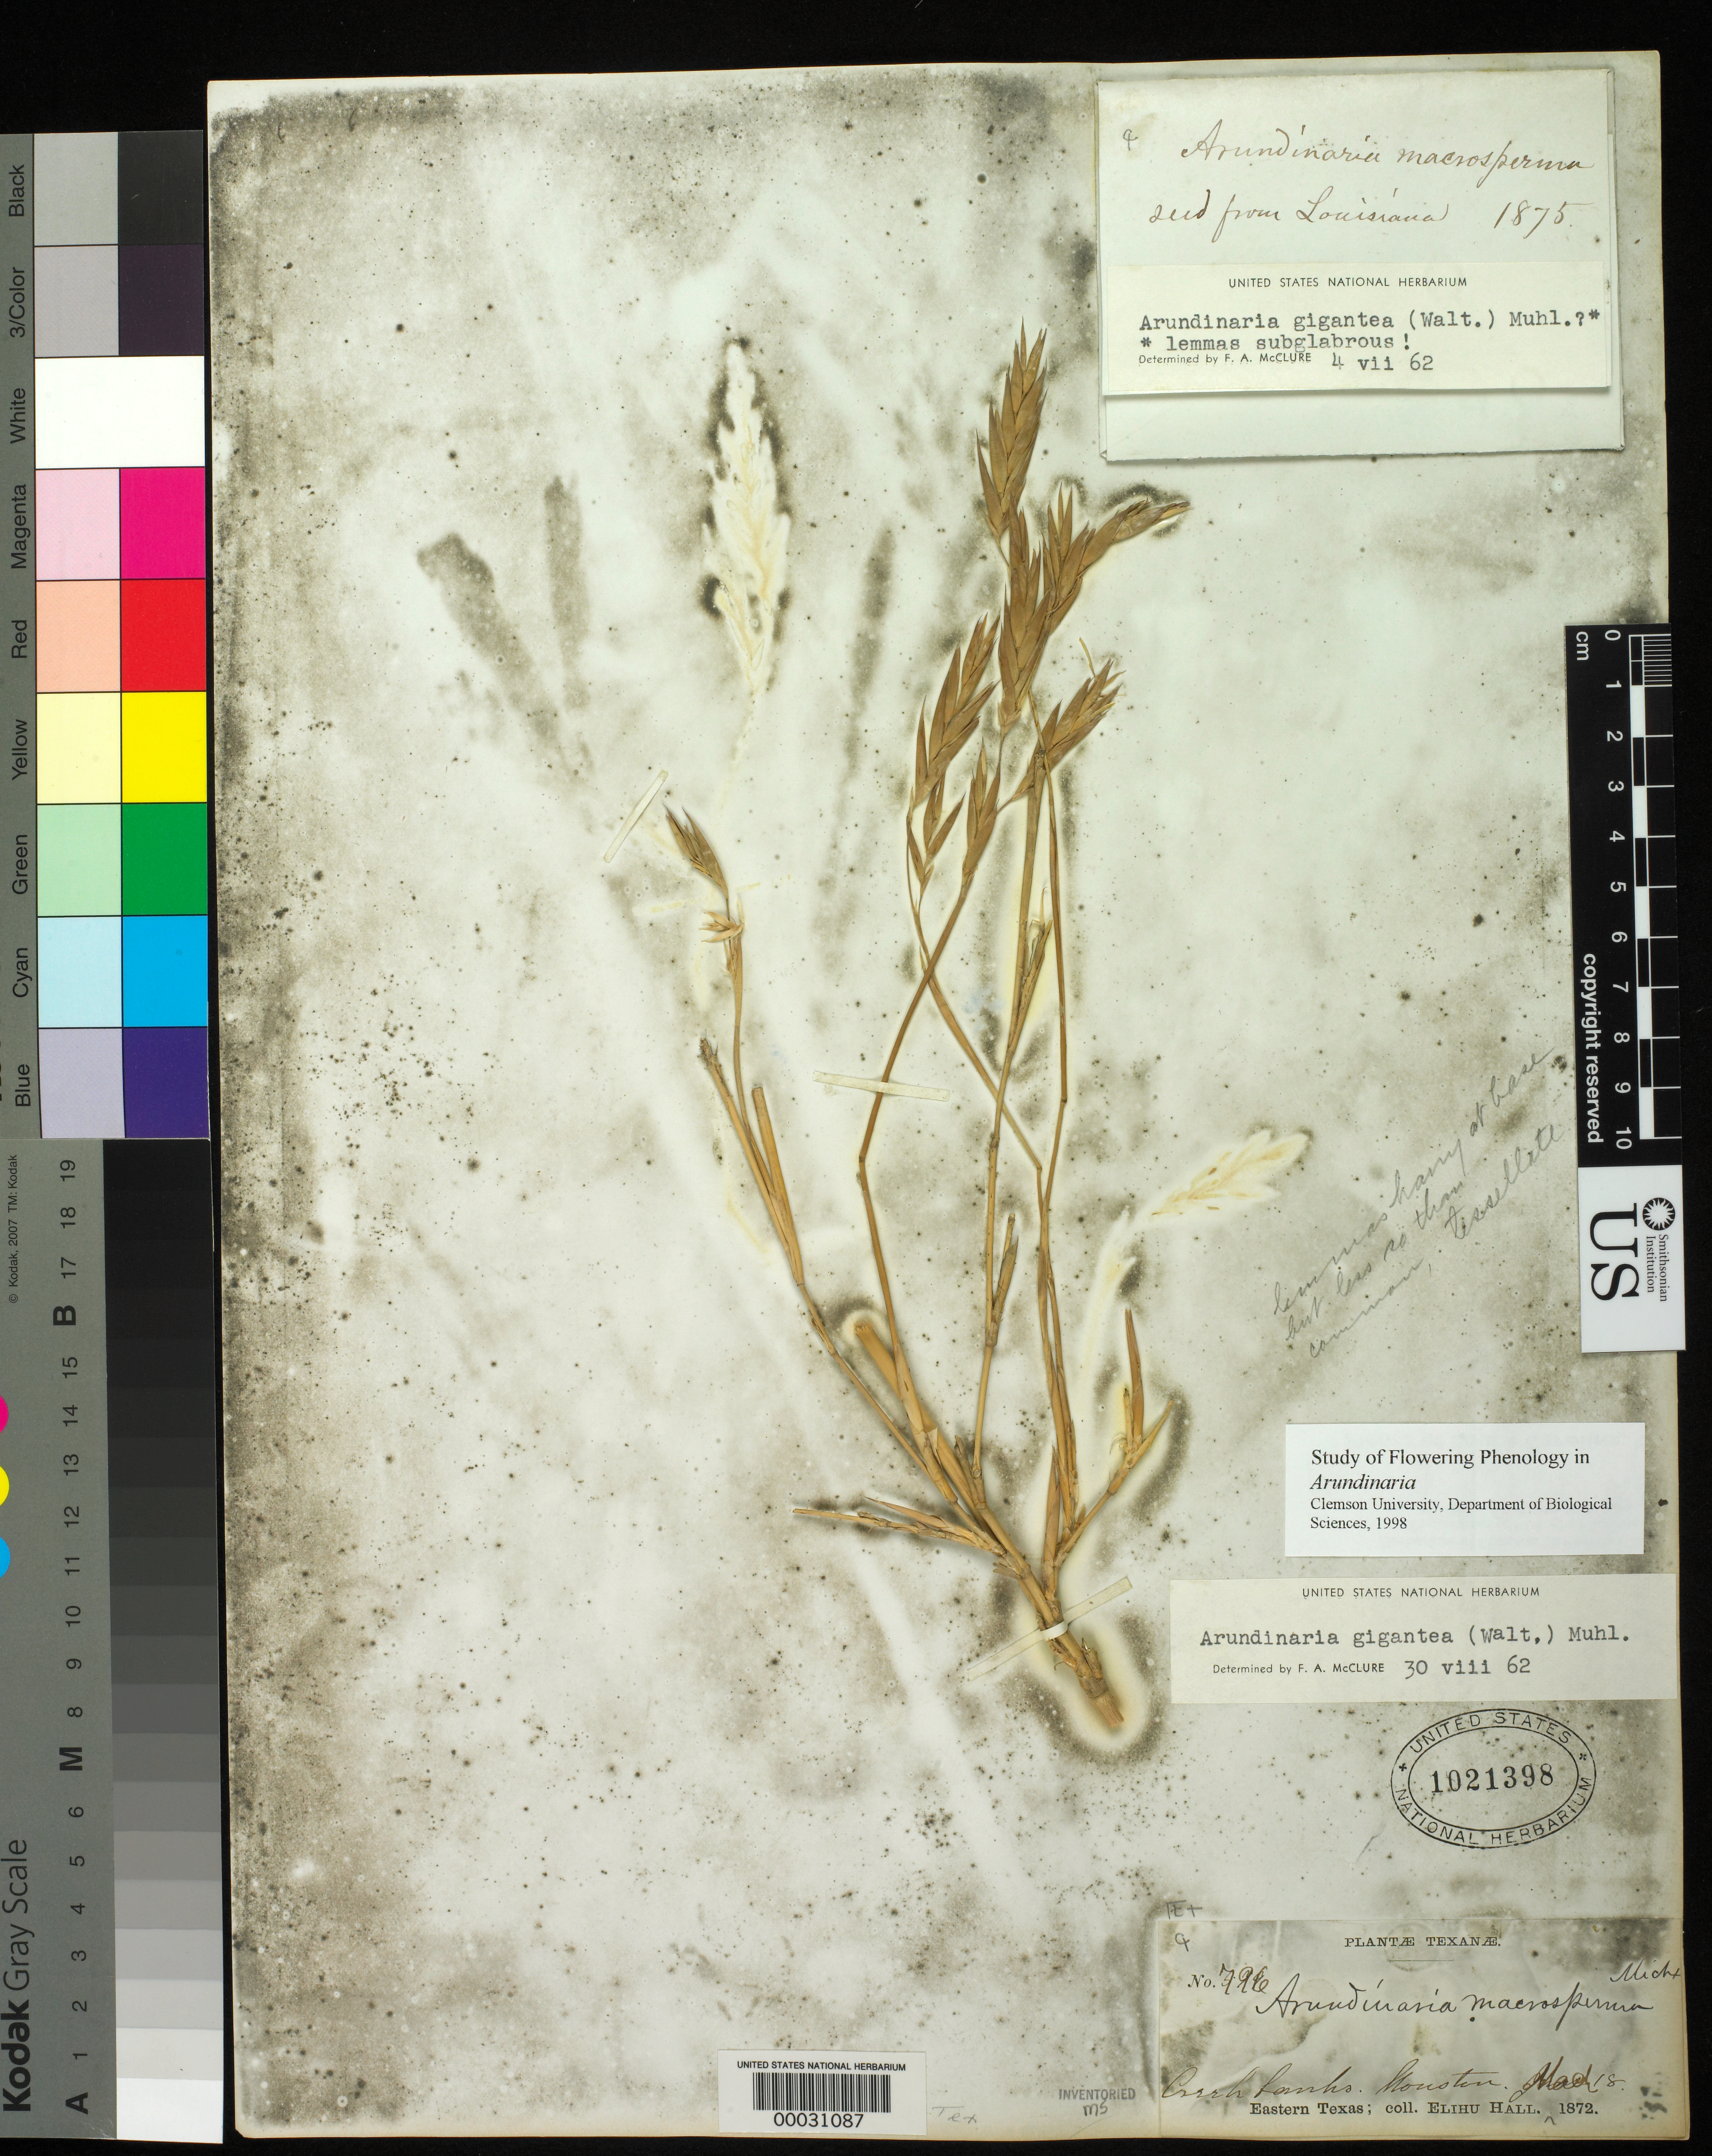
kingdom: Plantae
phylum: Tracheophyta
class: Liliopsida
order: Poales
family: Poaceae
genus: Arundinaria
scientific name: Arundinaria gigantea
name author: (Walter) Muhl.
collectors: E. Hall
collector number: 796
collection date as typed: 18 May 1872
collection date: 1872-05-18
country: United States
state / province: Texas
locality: Houston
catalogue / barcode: US 1021398